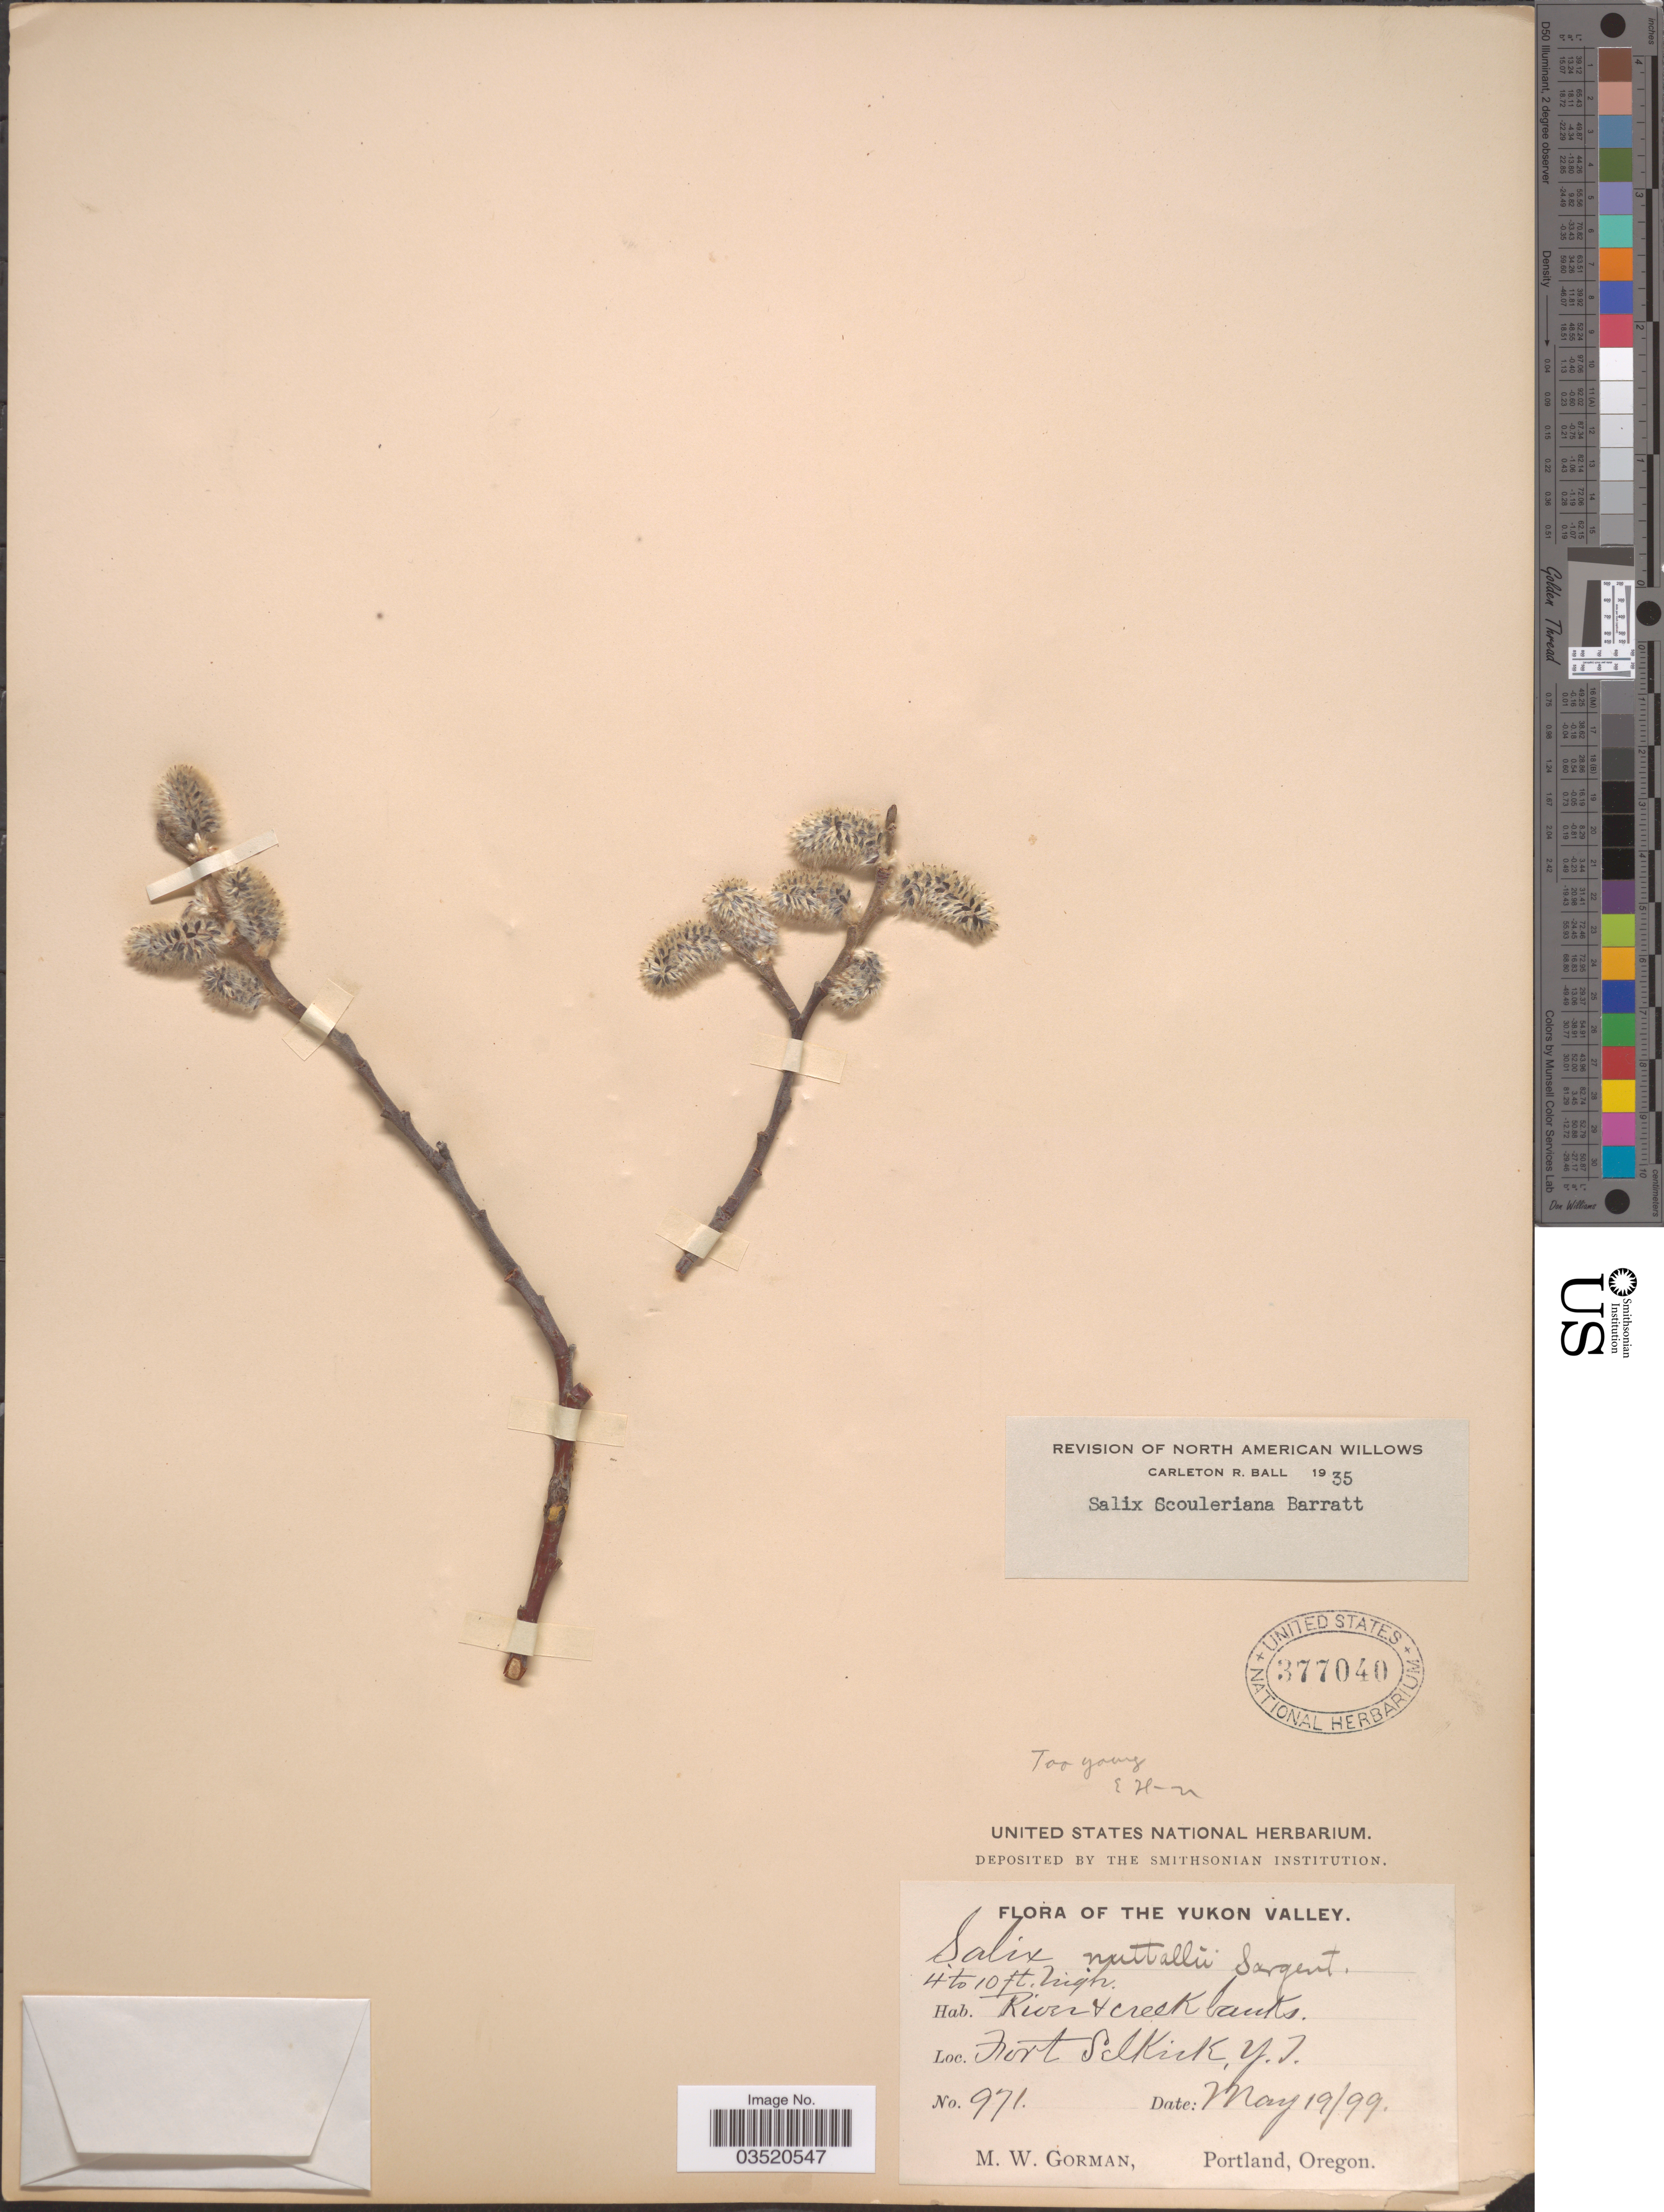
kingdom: Plantae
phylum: Tracheophyta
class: Magnoliopsida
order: Malpighiales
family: Salicaceae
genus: Salix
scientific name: Salix scouleriana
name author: Barratt ex Hook.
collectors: M. W. Gorman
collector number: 971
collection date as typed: Transcribed d/m/y: 19/5/99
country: Canada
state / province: Yukon Territory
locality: The Yukon Valley. River & creek banks. Fort Selkirk, Y. T.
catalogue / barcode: US 377040